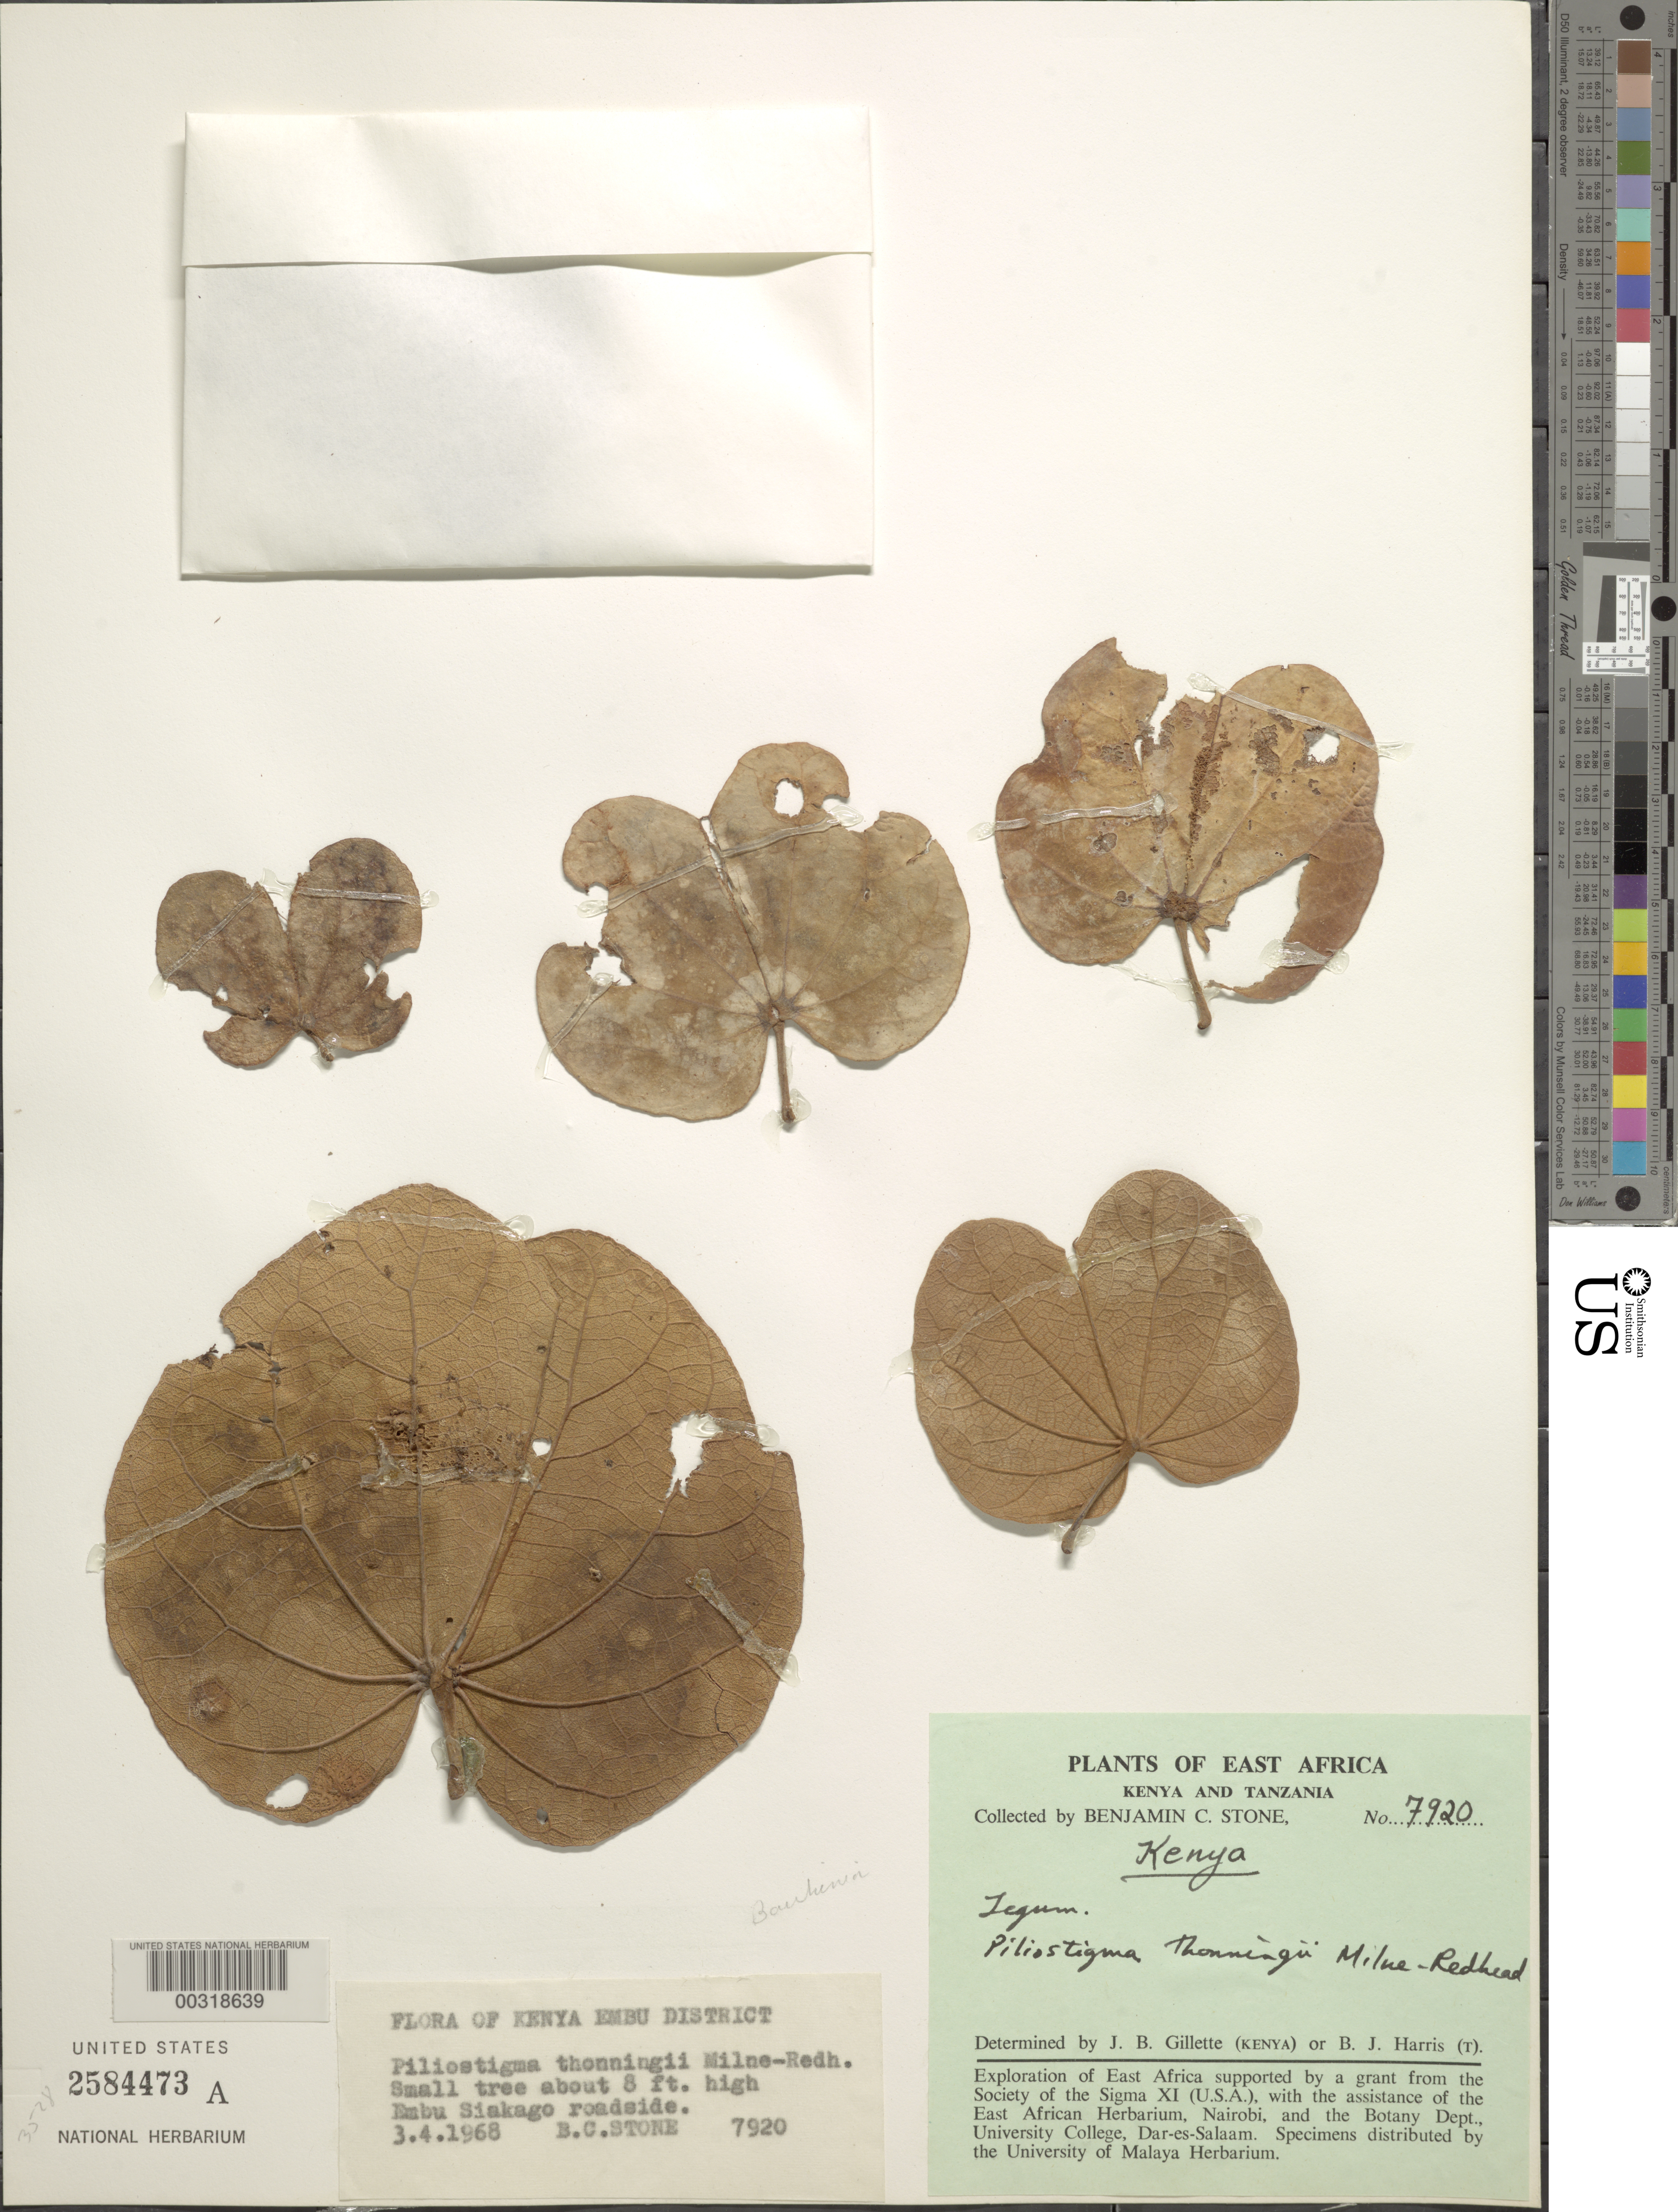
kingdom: Plantae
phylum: Tracheophyta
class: Magnoliopsida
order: Fabales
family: Fabaceae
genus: Piliostigma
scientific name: Piliostigma thonningii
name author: (Schumach.) Milne-Redh.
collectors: B. C. Stone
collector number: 7920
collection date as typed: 03 Apr 1968 or 04 Mar 1968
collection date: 1968-03-04 or 1968-04-03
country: Kenya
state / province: Embu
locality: Embu siakago roadside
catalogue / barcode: US 2584473A